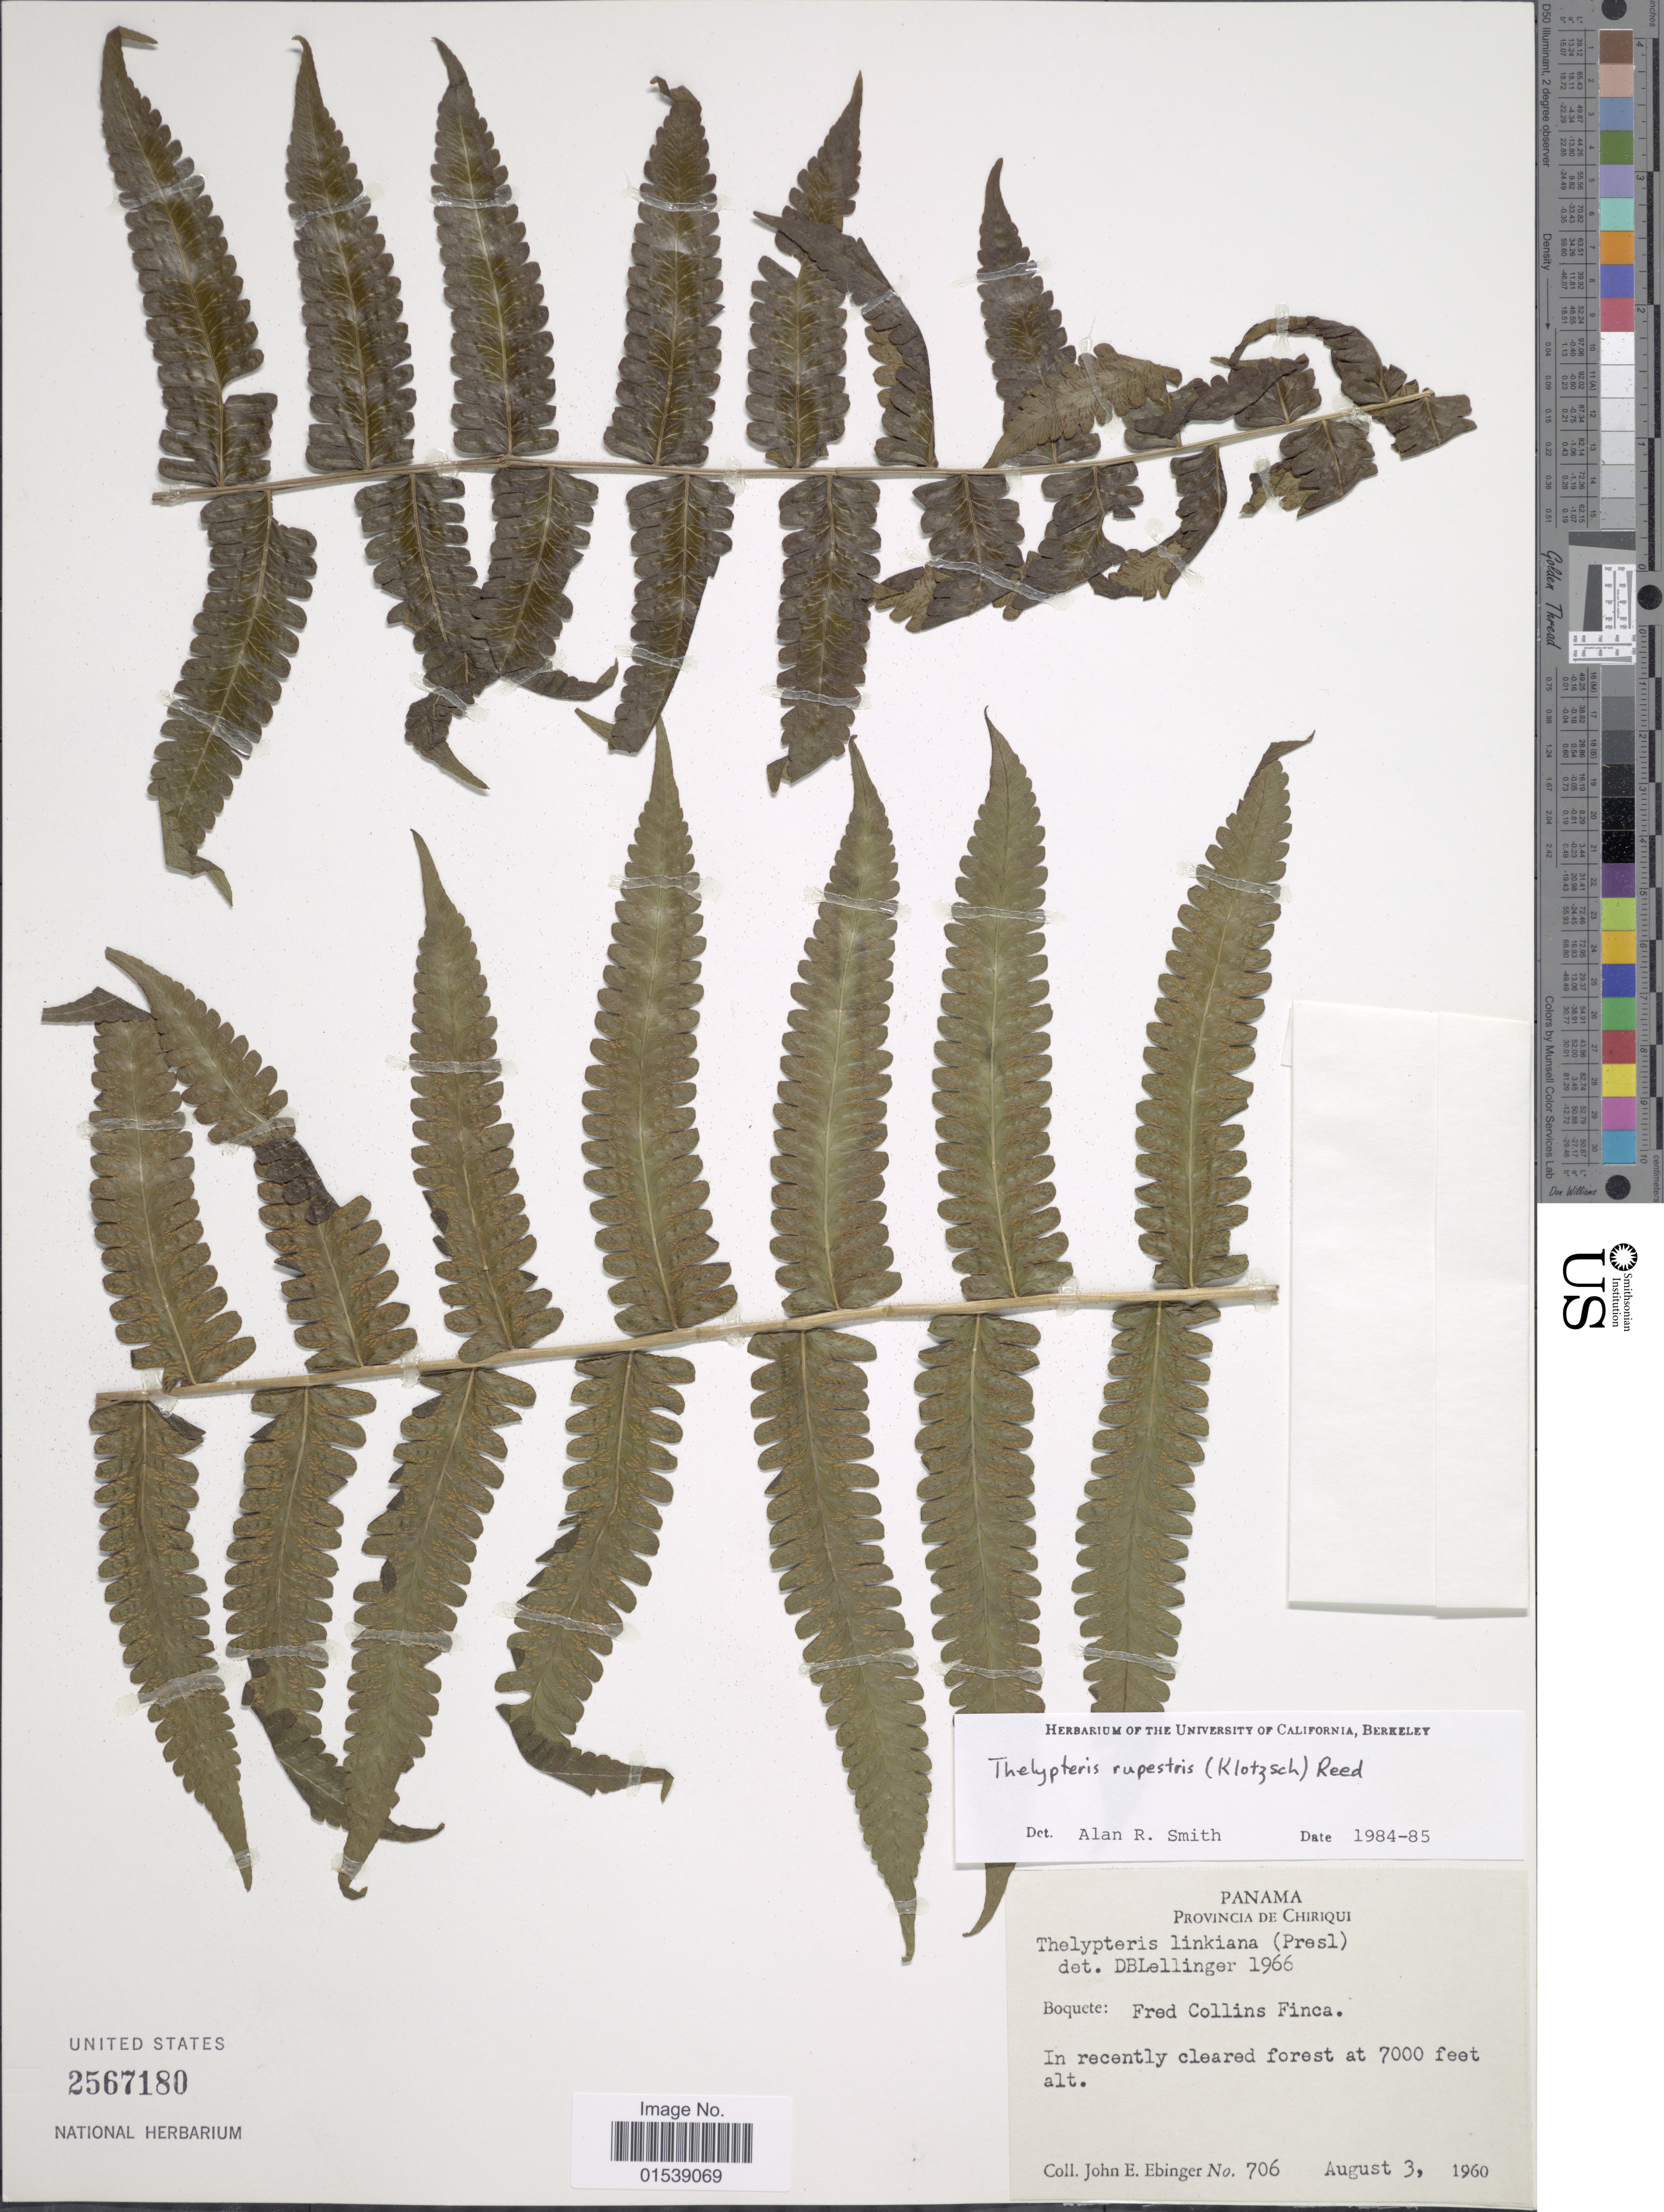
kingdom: Plantae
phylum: Tracheophyta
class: Polypodiopsida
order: Polypodiales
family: Thelypteridaceae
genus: Amauropelta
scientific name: Amauropelta rupestris (Klotzsch) comb. nov., ined 2015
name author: (Klotzsch)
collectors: J. Ebinger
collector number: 706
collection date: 1960-08-03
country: Panama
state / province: Chiriqui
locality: Provincia de Chiriqui, Boquete: Fred Collins Finca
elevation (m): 2134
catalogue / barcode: US 2567180